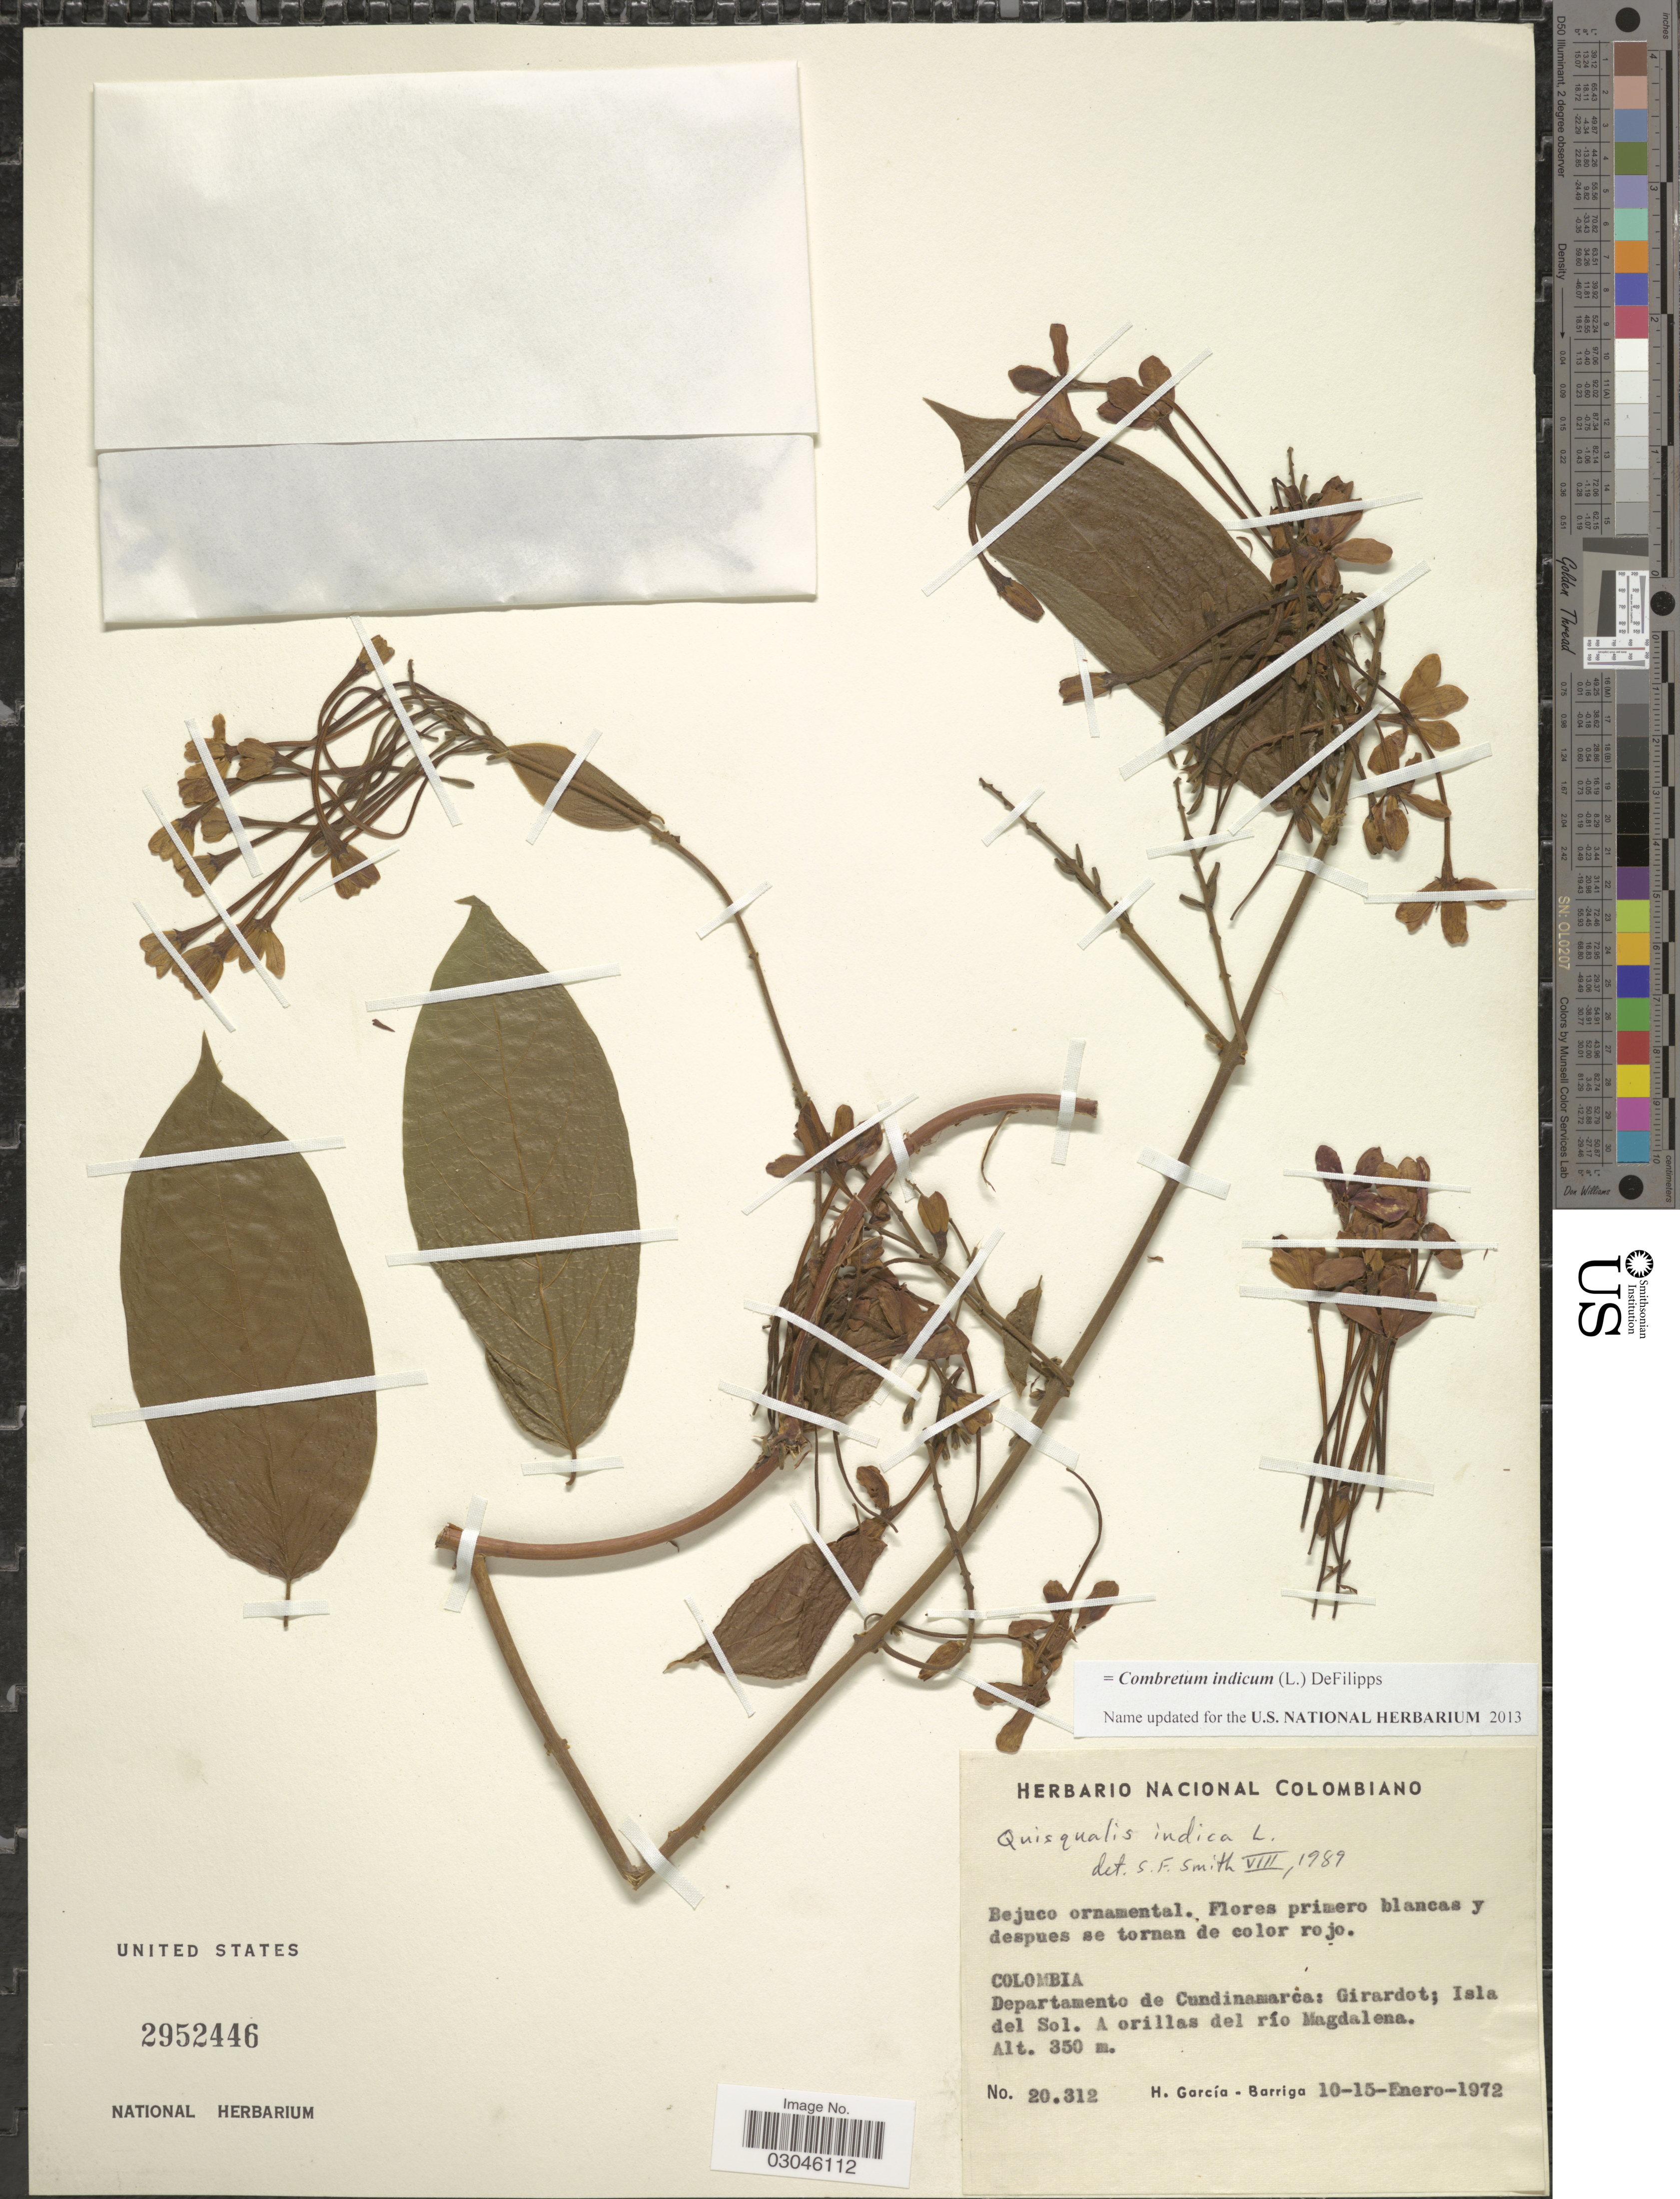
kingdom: Plantae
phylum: Tracheophyta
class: Magnoliopsida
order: Myrtales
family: Combretaceae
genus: Combretum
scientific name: Combretum indicum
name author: (L.) DeFilipps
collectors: H. García Barriga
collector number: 20312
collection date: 1972-01-10/1972-01-15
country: Colombia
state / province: Cundinamarca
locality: Departamento de Cundinamarca: Girardot; Isla del Sol. A orillas del río Magdalena.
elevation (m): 350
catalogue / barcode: US 2952446